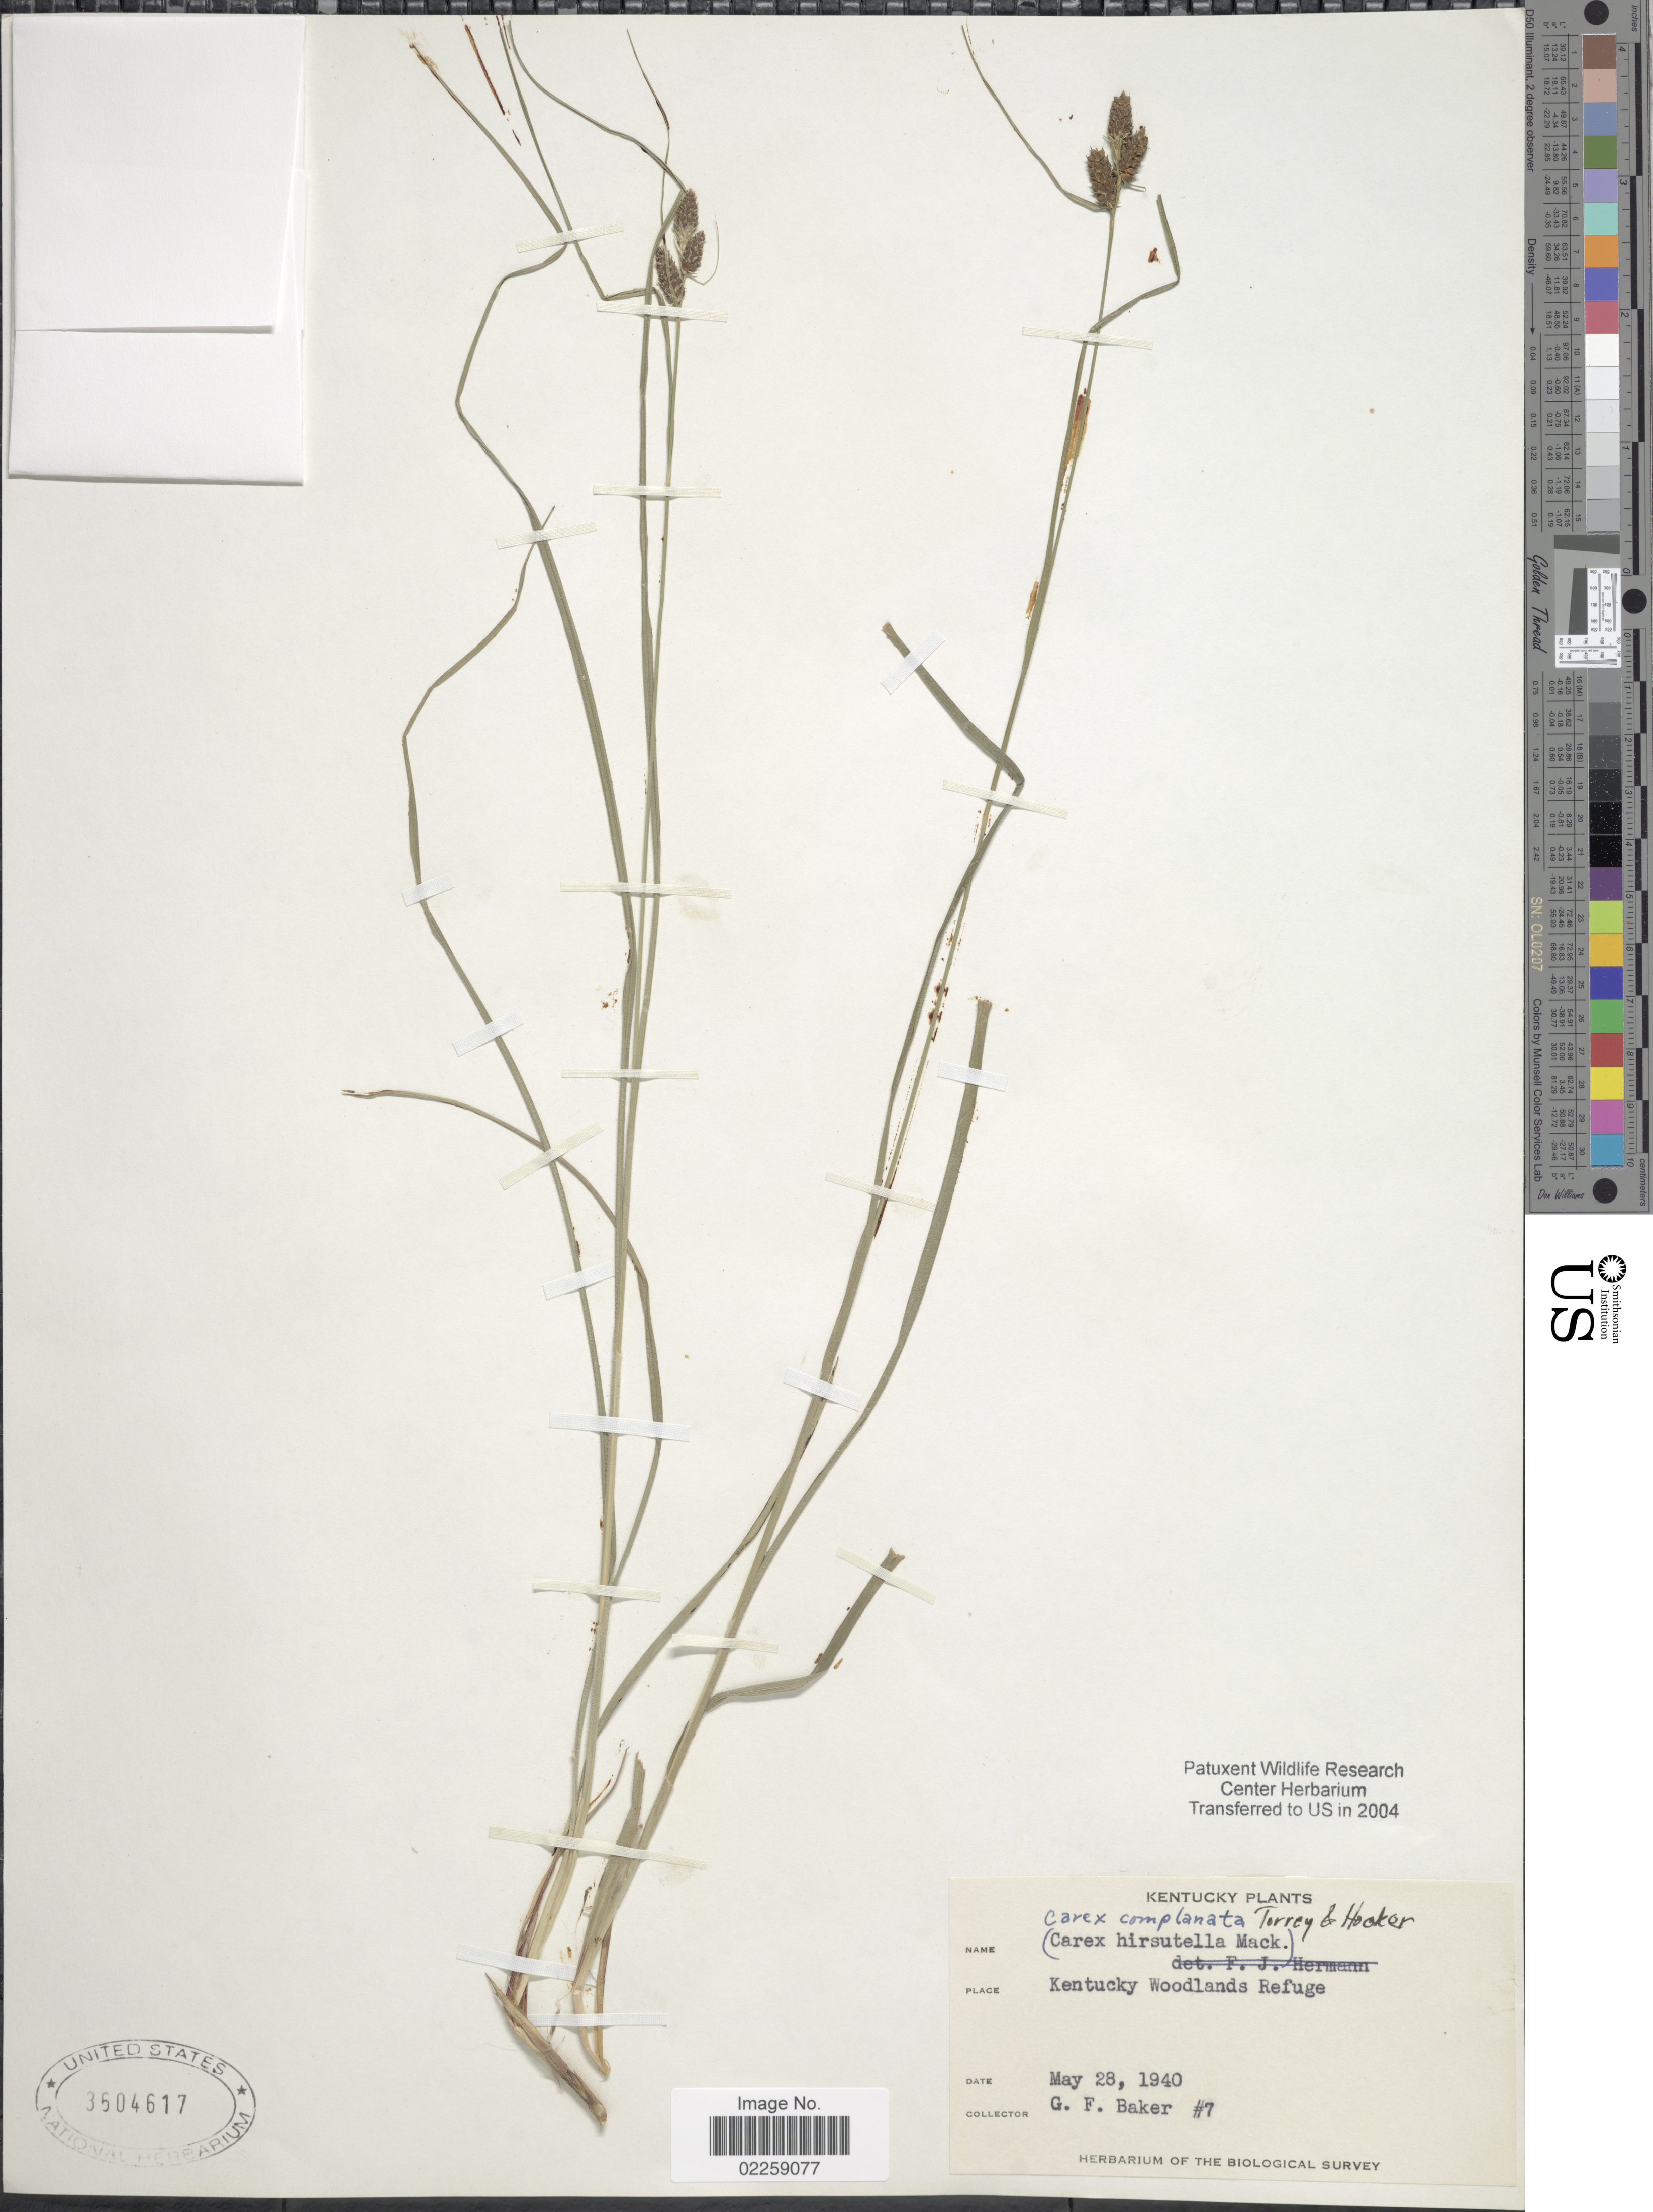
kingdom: Plantae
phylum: Tracheophyta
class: Liliopsida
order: Poales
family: Cyperaceae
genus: Carex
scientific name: Carex complanata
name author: Torr. & Hook.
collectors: G. Baker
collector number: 7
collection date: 1940-05-28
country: United States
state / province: Kentucky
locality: Kentucky Woodlands Refuge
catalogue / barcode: US 3504617